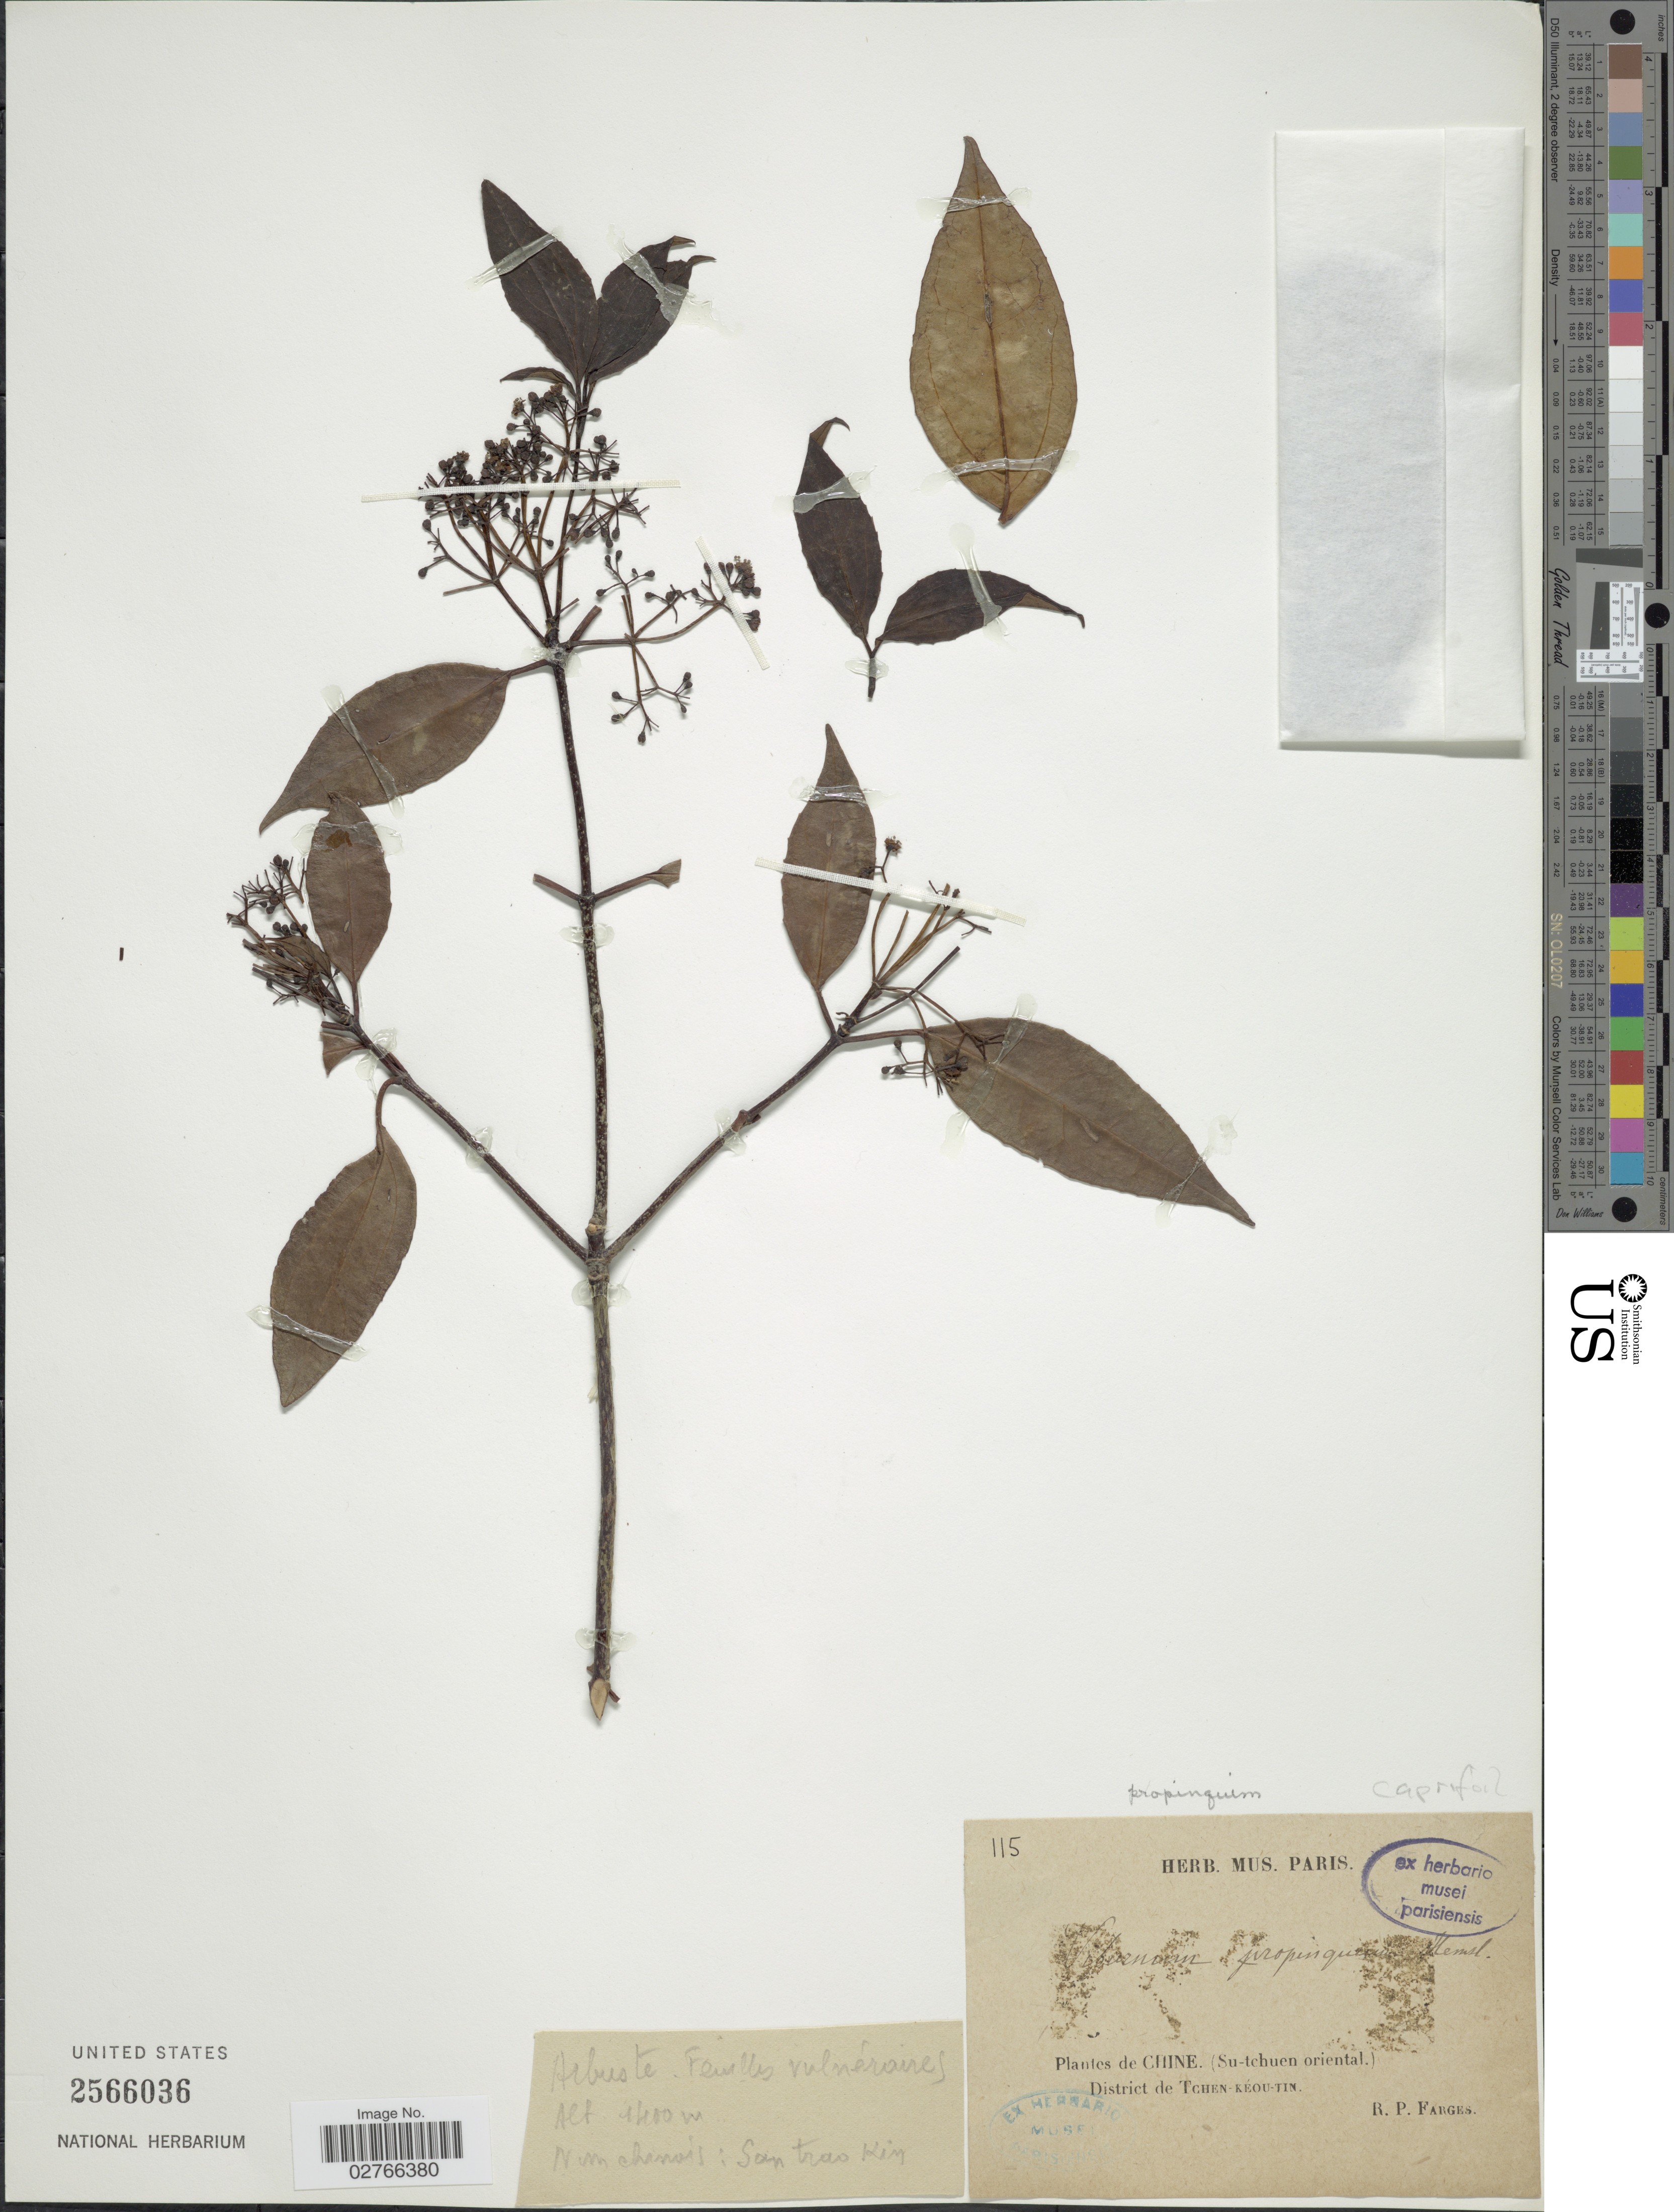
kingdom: Plantae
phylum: Tracheophyta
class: Magnoliopsida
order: Dipsacales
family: Viburnaceae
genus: Viburnum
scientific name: Viburnum propinquum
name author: Hemsl. in F.B. Forbes & Hemsl.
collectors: R. Farges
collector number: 115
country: China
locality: Chine, Su-tchuen oriental, District de Tchen-Keou-Tin.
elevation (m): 1400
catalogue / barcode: US 2566036